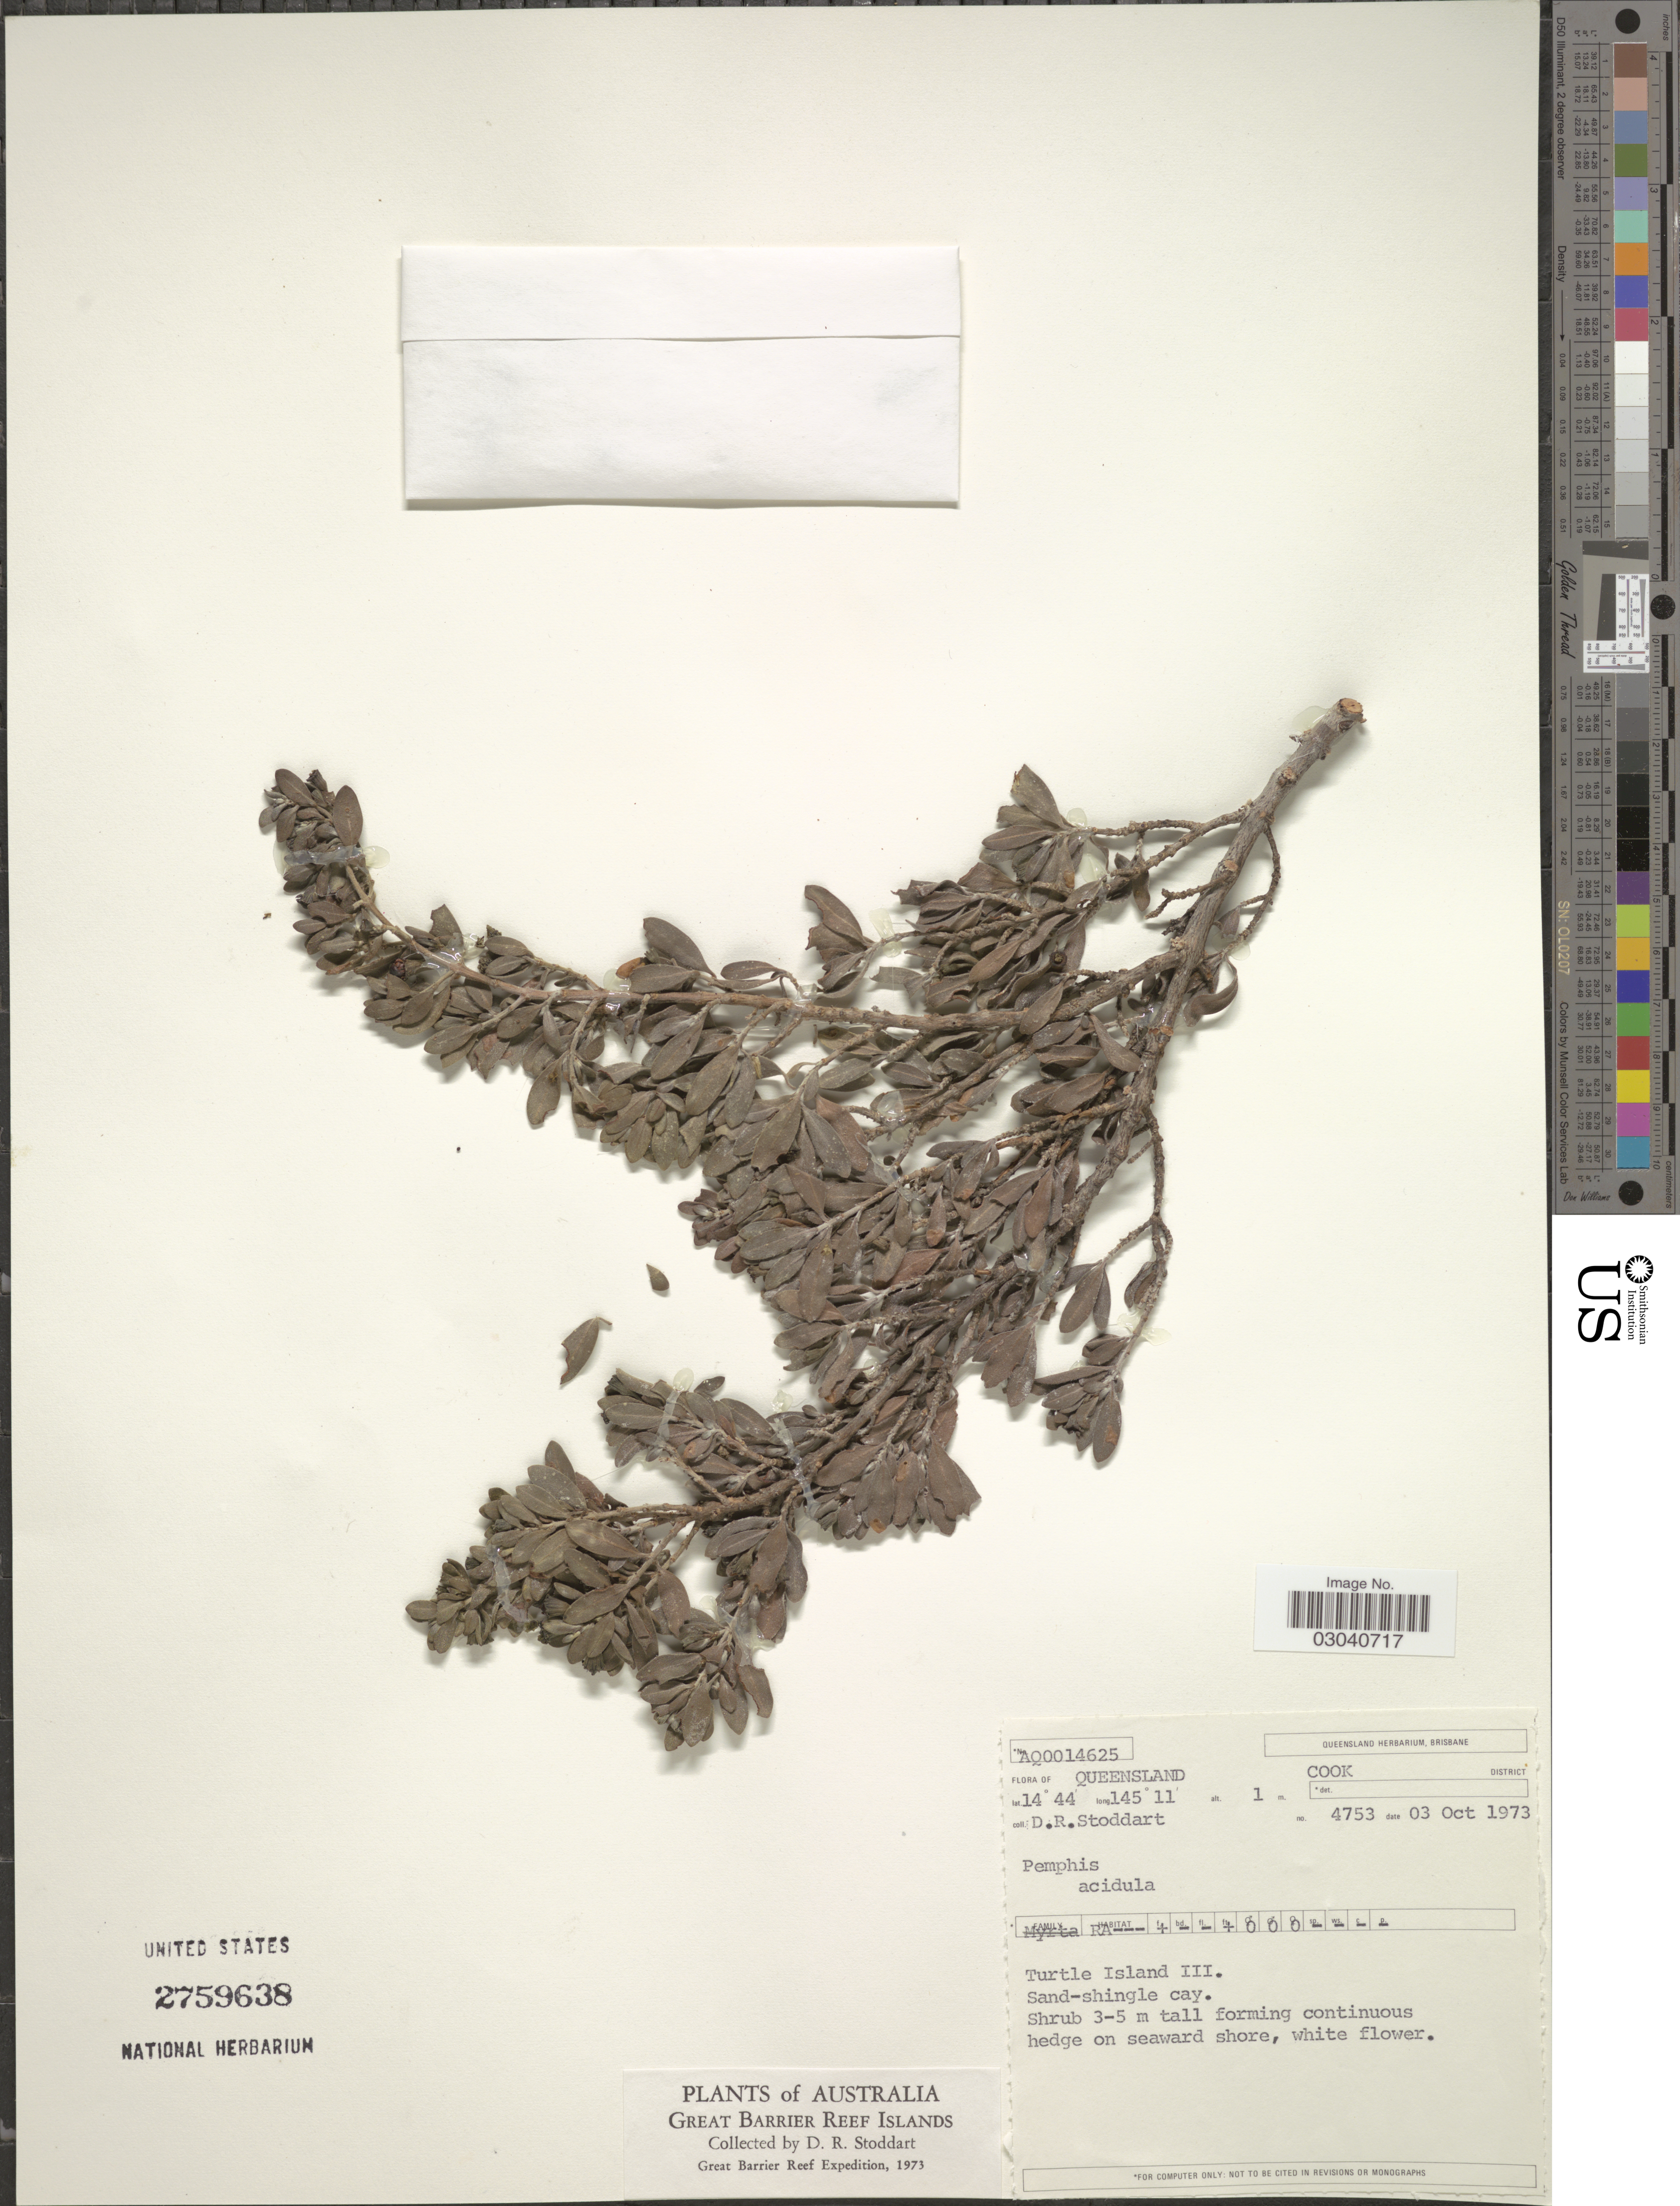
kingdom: Plantae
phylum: Tracheophyta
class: Magnoliopsida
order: Myrtales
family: Lythraceae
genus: Pemphis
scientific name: Pemphis acidula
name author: J.R. Forst. & G. Forst.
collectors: D. R. Stoddart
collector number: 4753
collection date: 1973-10-03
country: Australia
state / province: Queensland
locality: Great Barrier Reef Islands. Cook District. Turtle Island III.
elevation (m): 1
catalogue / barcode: US 2759638